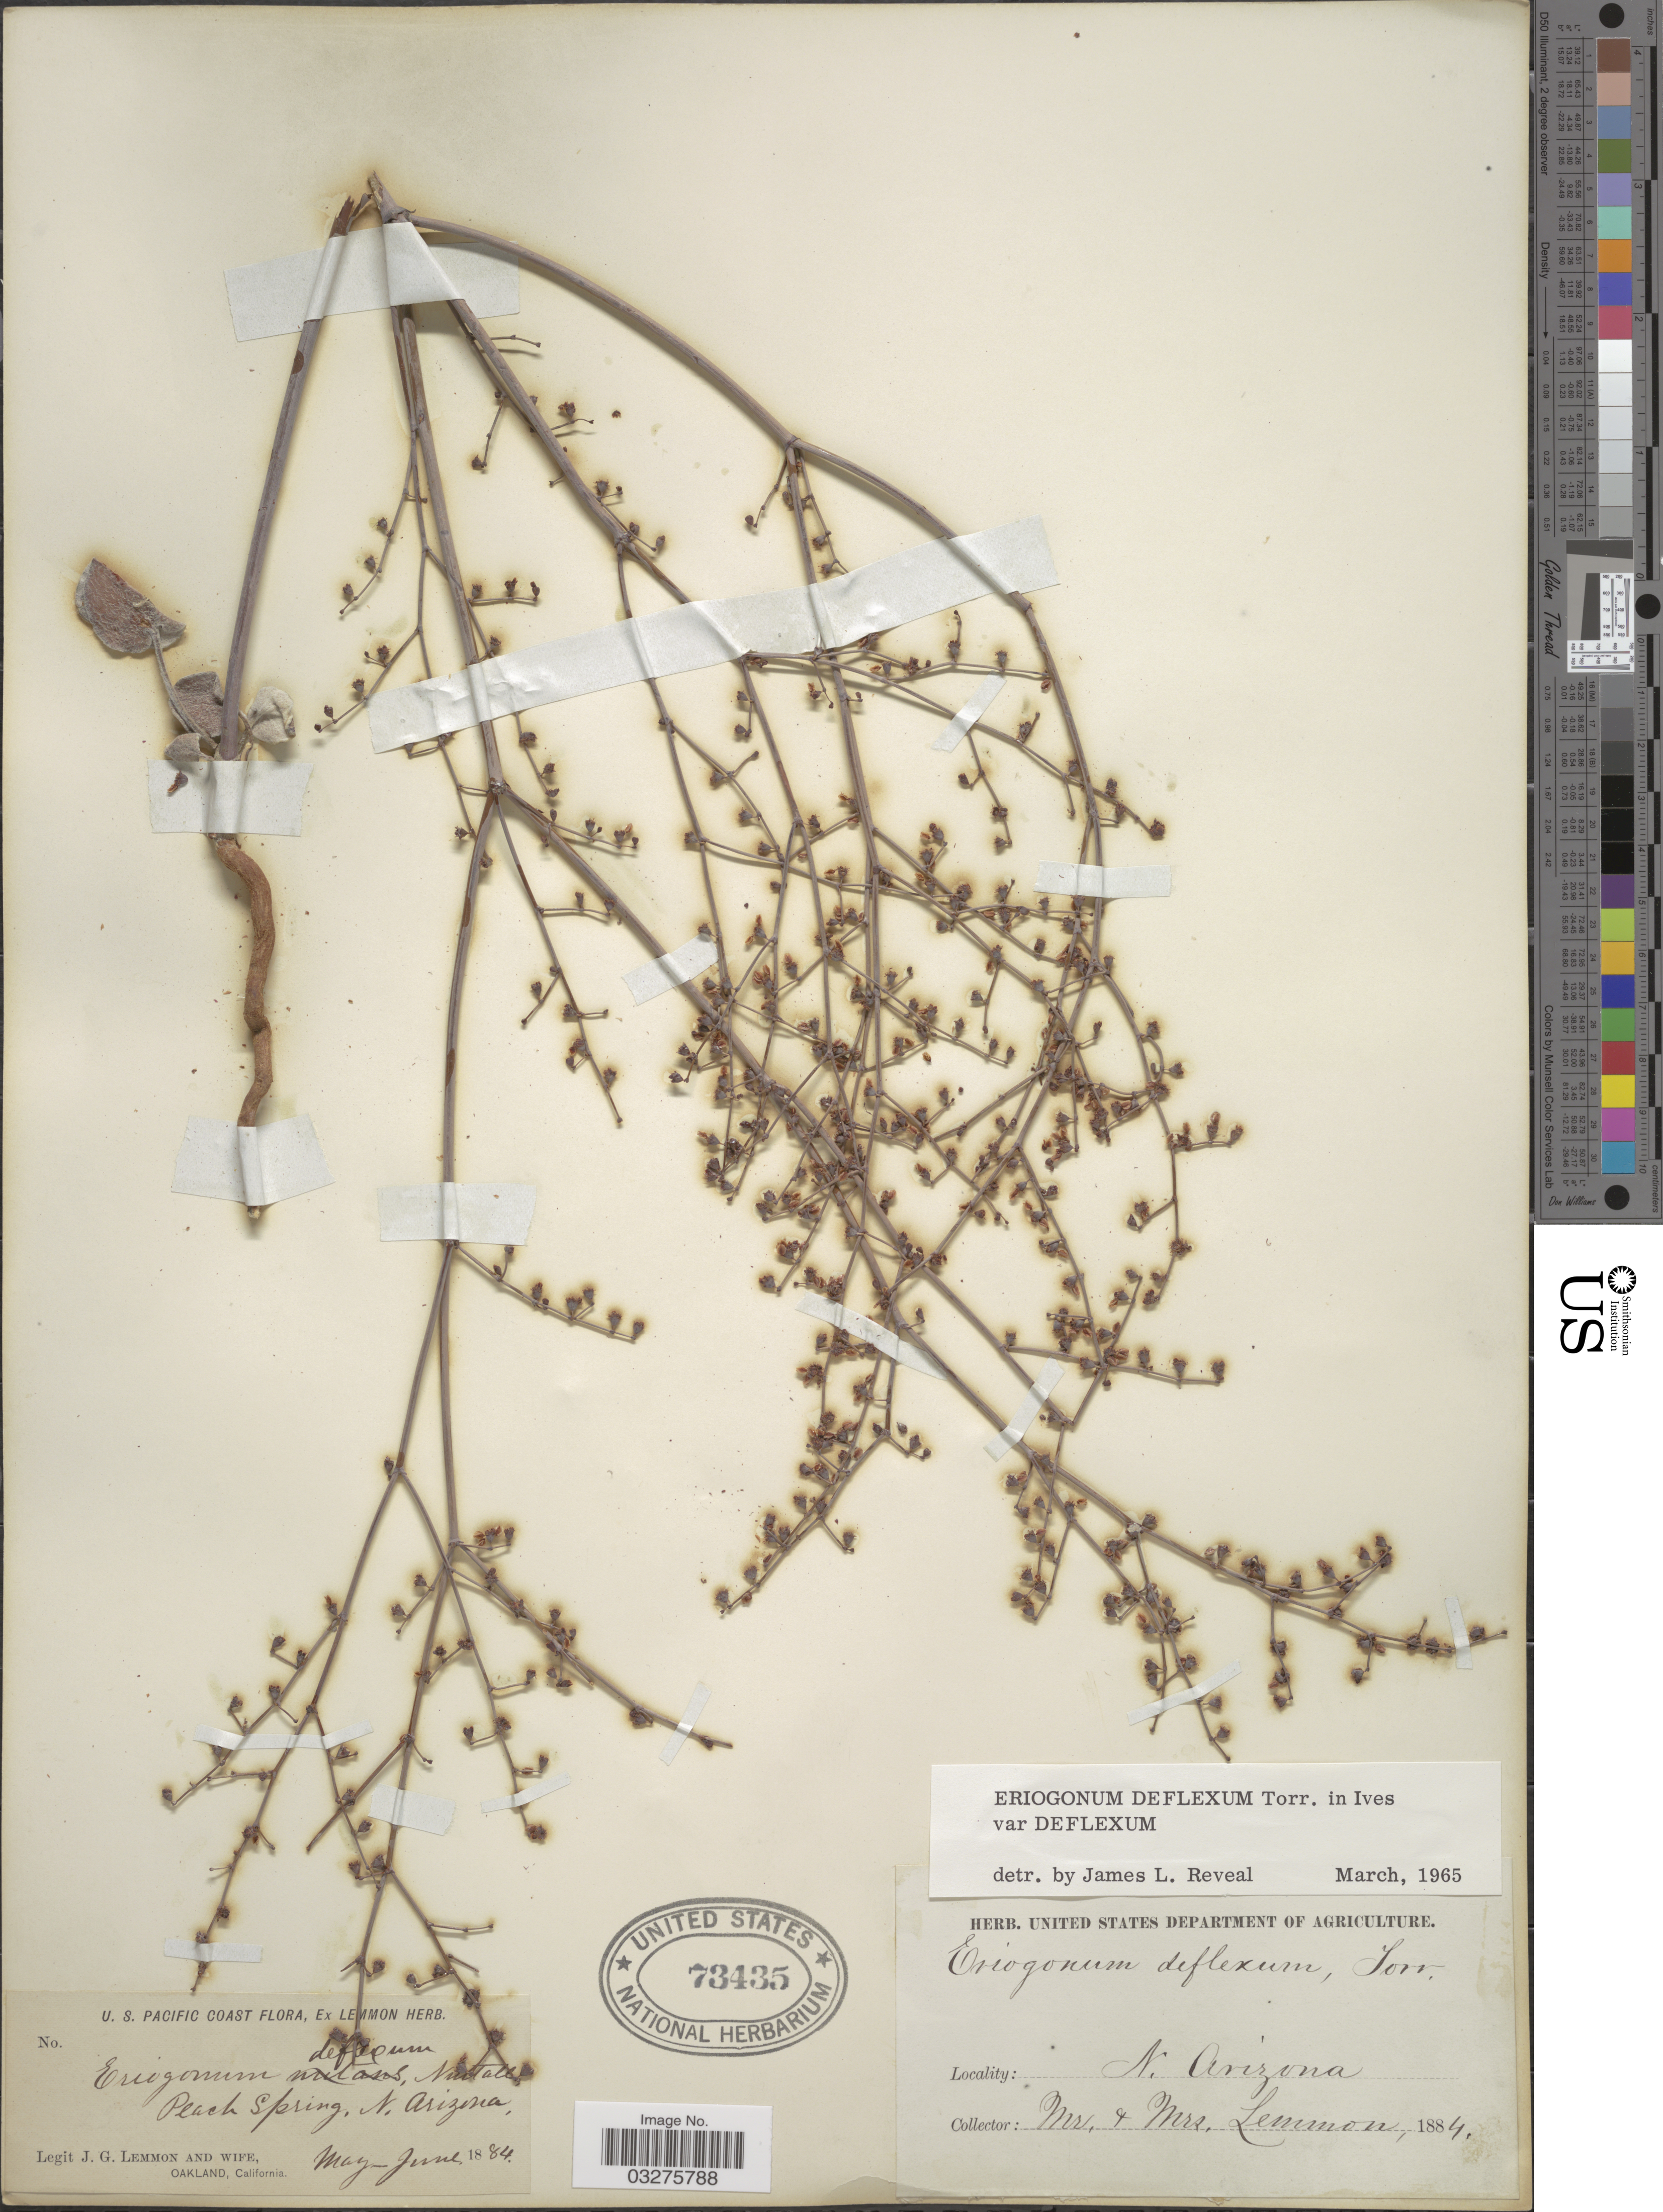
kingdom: Plantae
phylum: Tracheophyta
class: Magnoliopsida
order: Caryophyllales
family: Polygonaceae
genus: Eriogonum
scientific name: Eriogonum deflexum var. deflexum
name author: Torr. in Ives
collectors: J. Lemmon & Mrs. J. G. Lemmon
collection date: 1884-05/1884-06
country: United States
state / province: Arizona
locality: U.S. Pacific Coast. Peach Spring, N. Arizona.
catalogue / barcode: US 73435